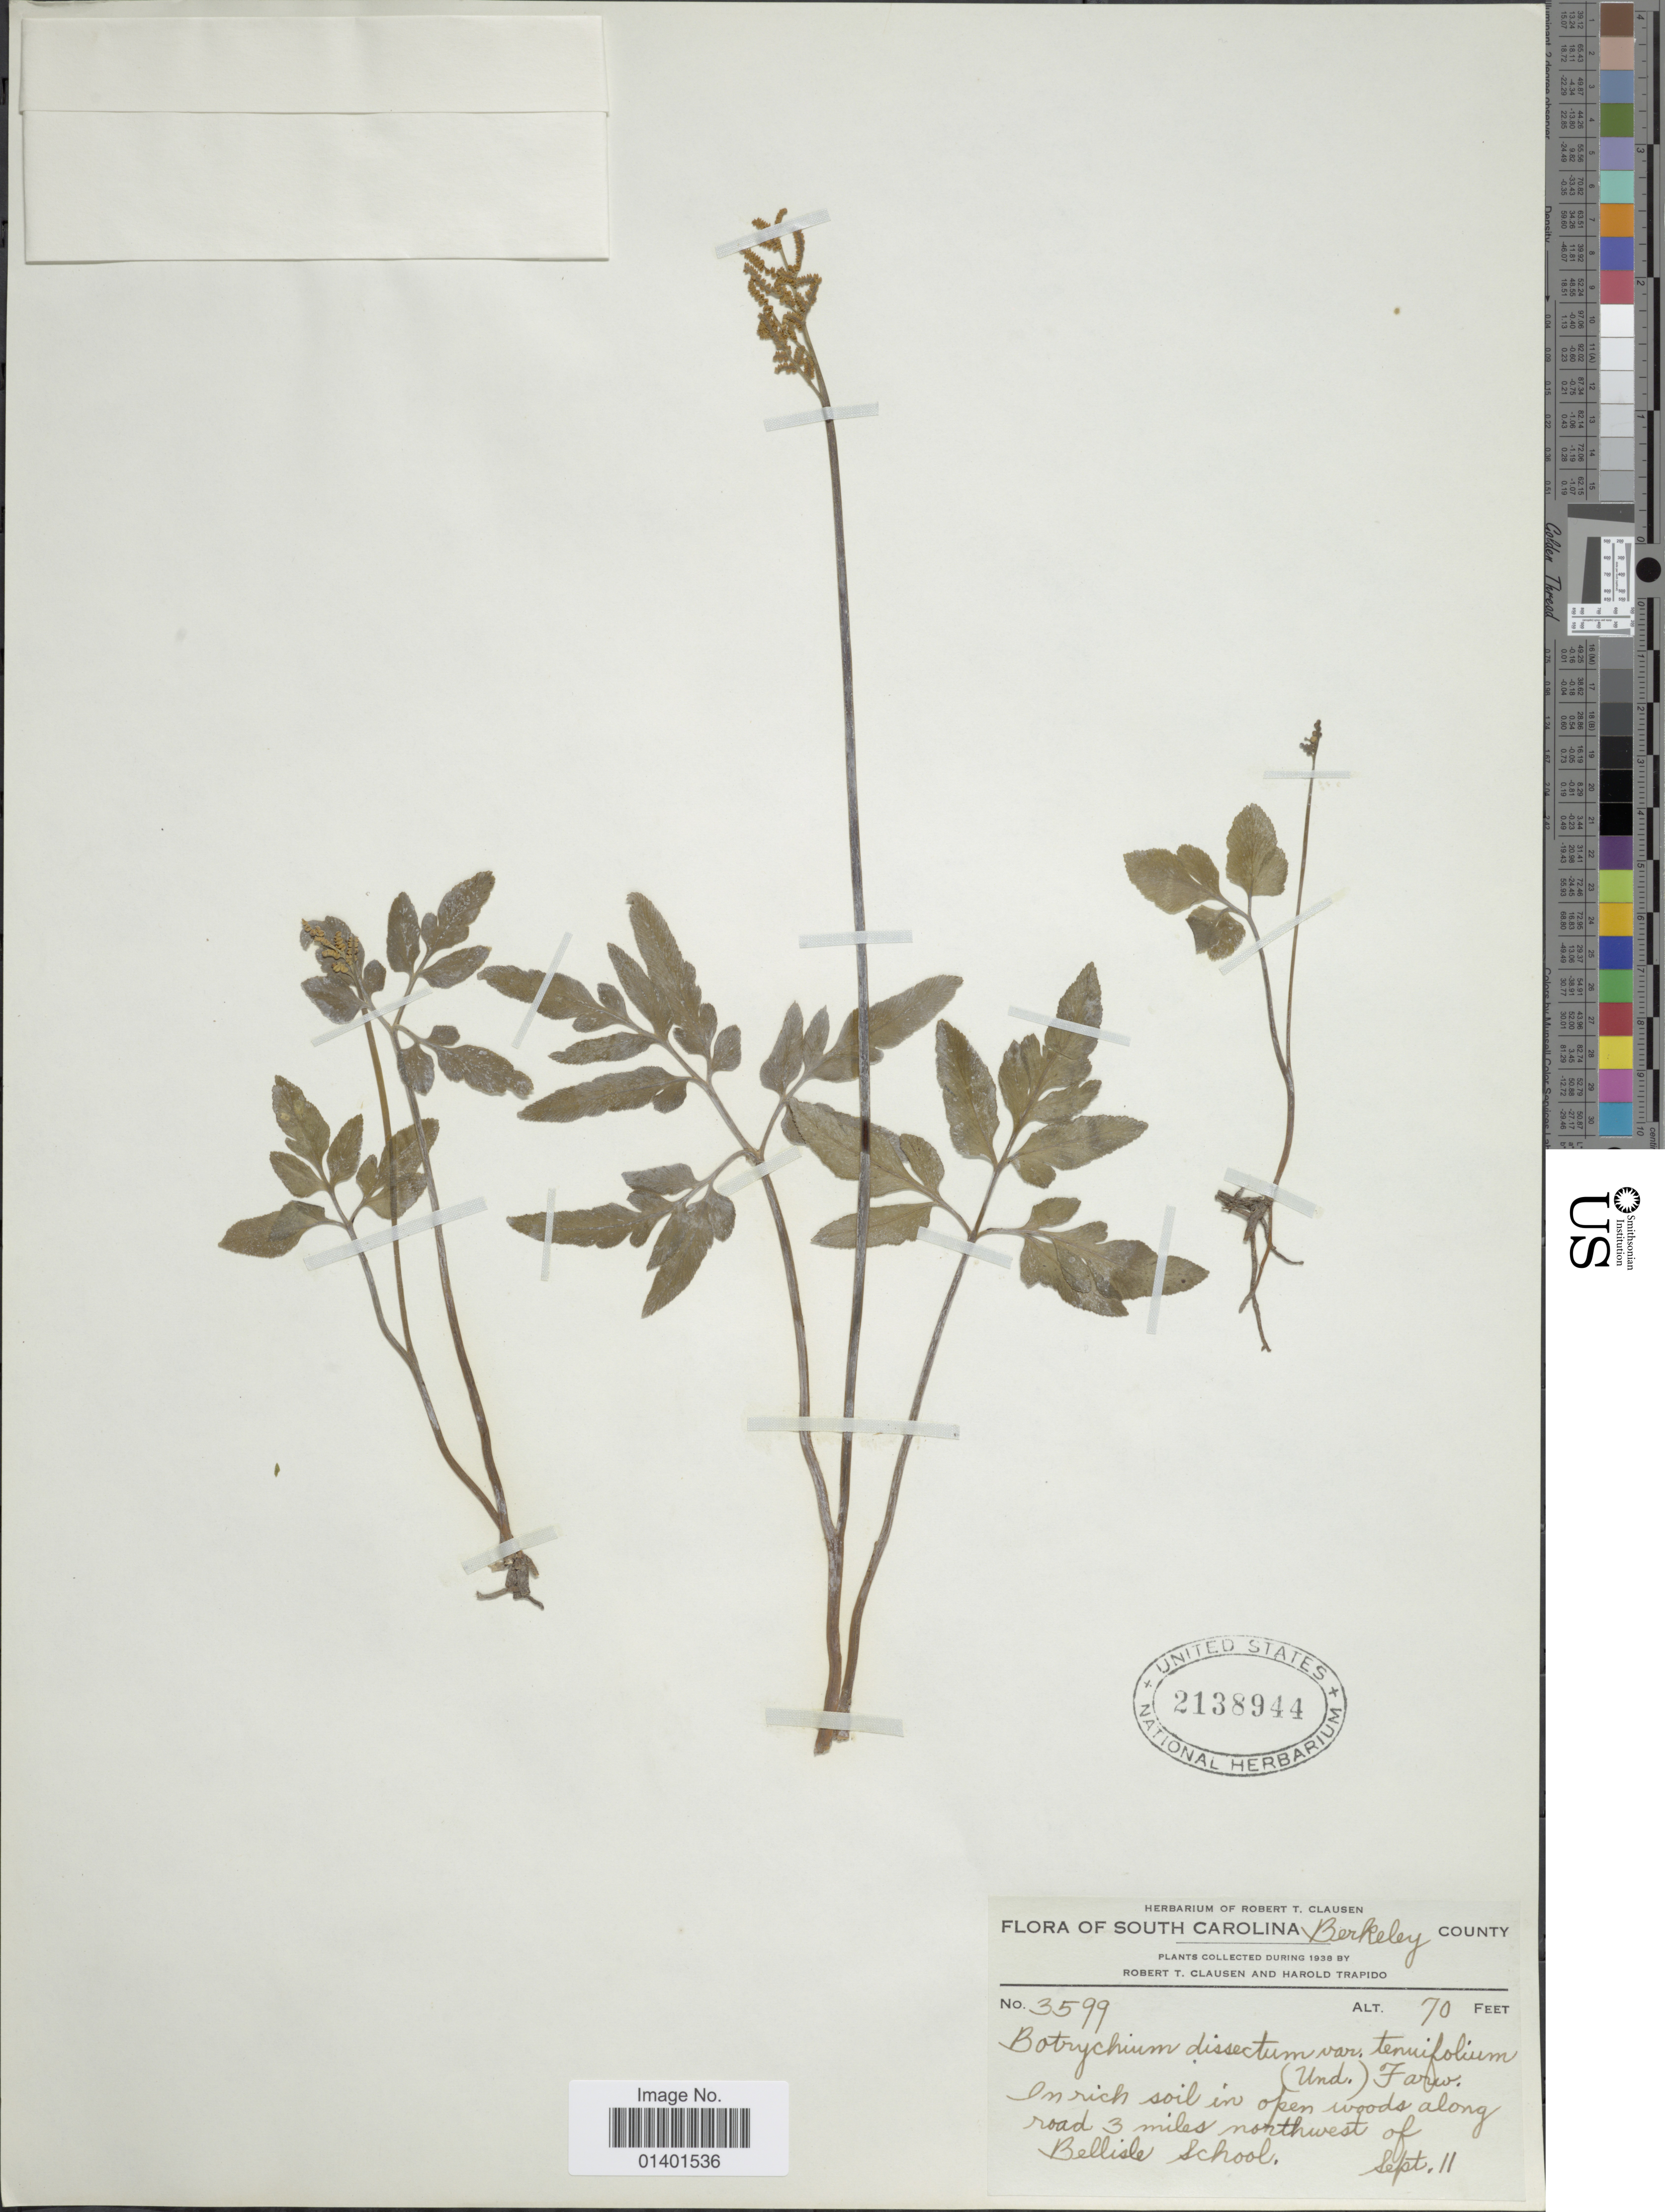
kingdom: Plantae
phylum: Tracheophyta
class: Polypodiopsida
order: Ophioglossales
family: Ophioglossaceae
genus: Botrychium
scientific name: Botrychium biternatum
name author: (Sav.) Underw.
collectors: R. T. Clausen & H. Trapido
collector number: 3599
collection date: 1938-09-11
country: United States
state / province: South Carolina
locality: Berkeley County, in open woods along road 3 miles northwest of Bellisle School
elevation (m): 21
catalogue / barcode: US 2138944